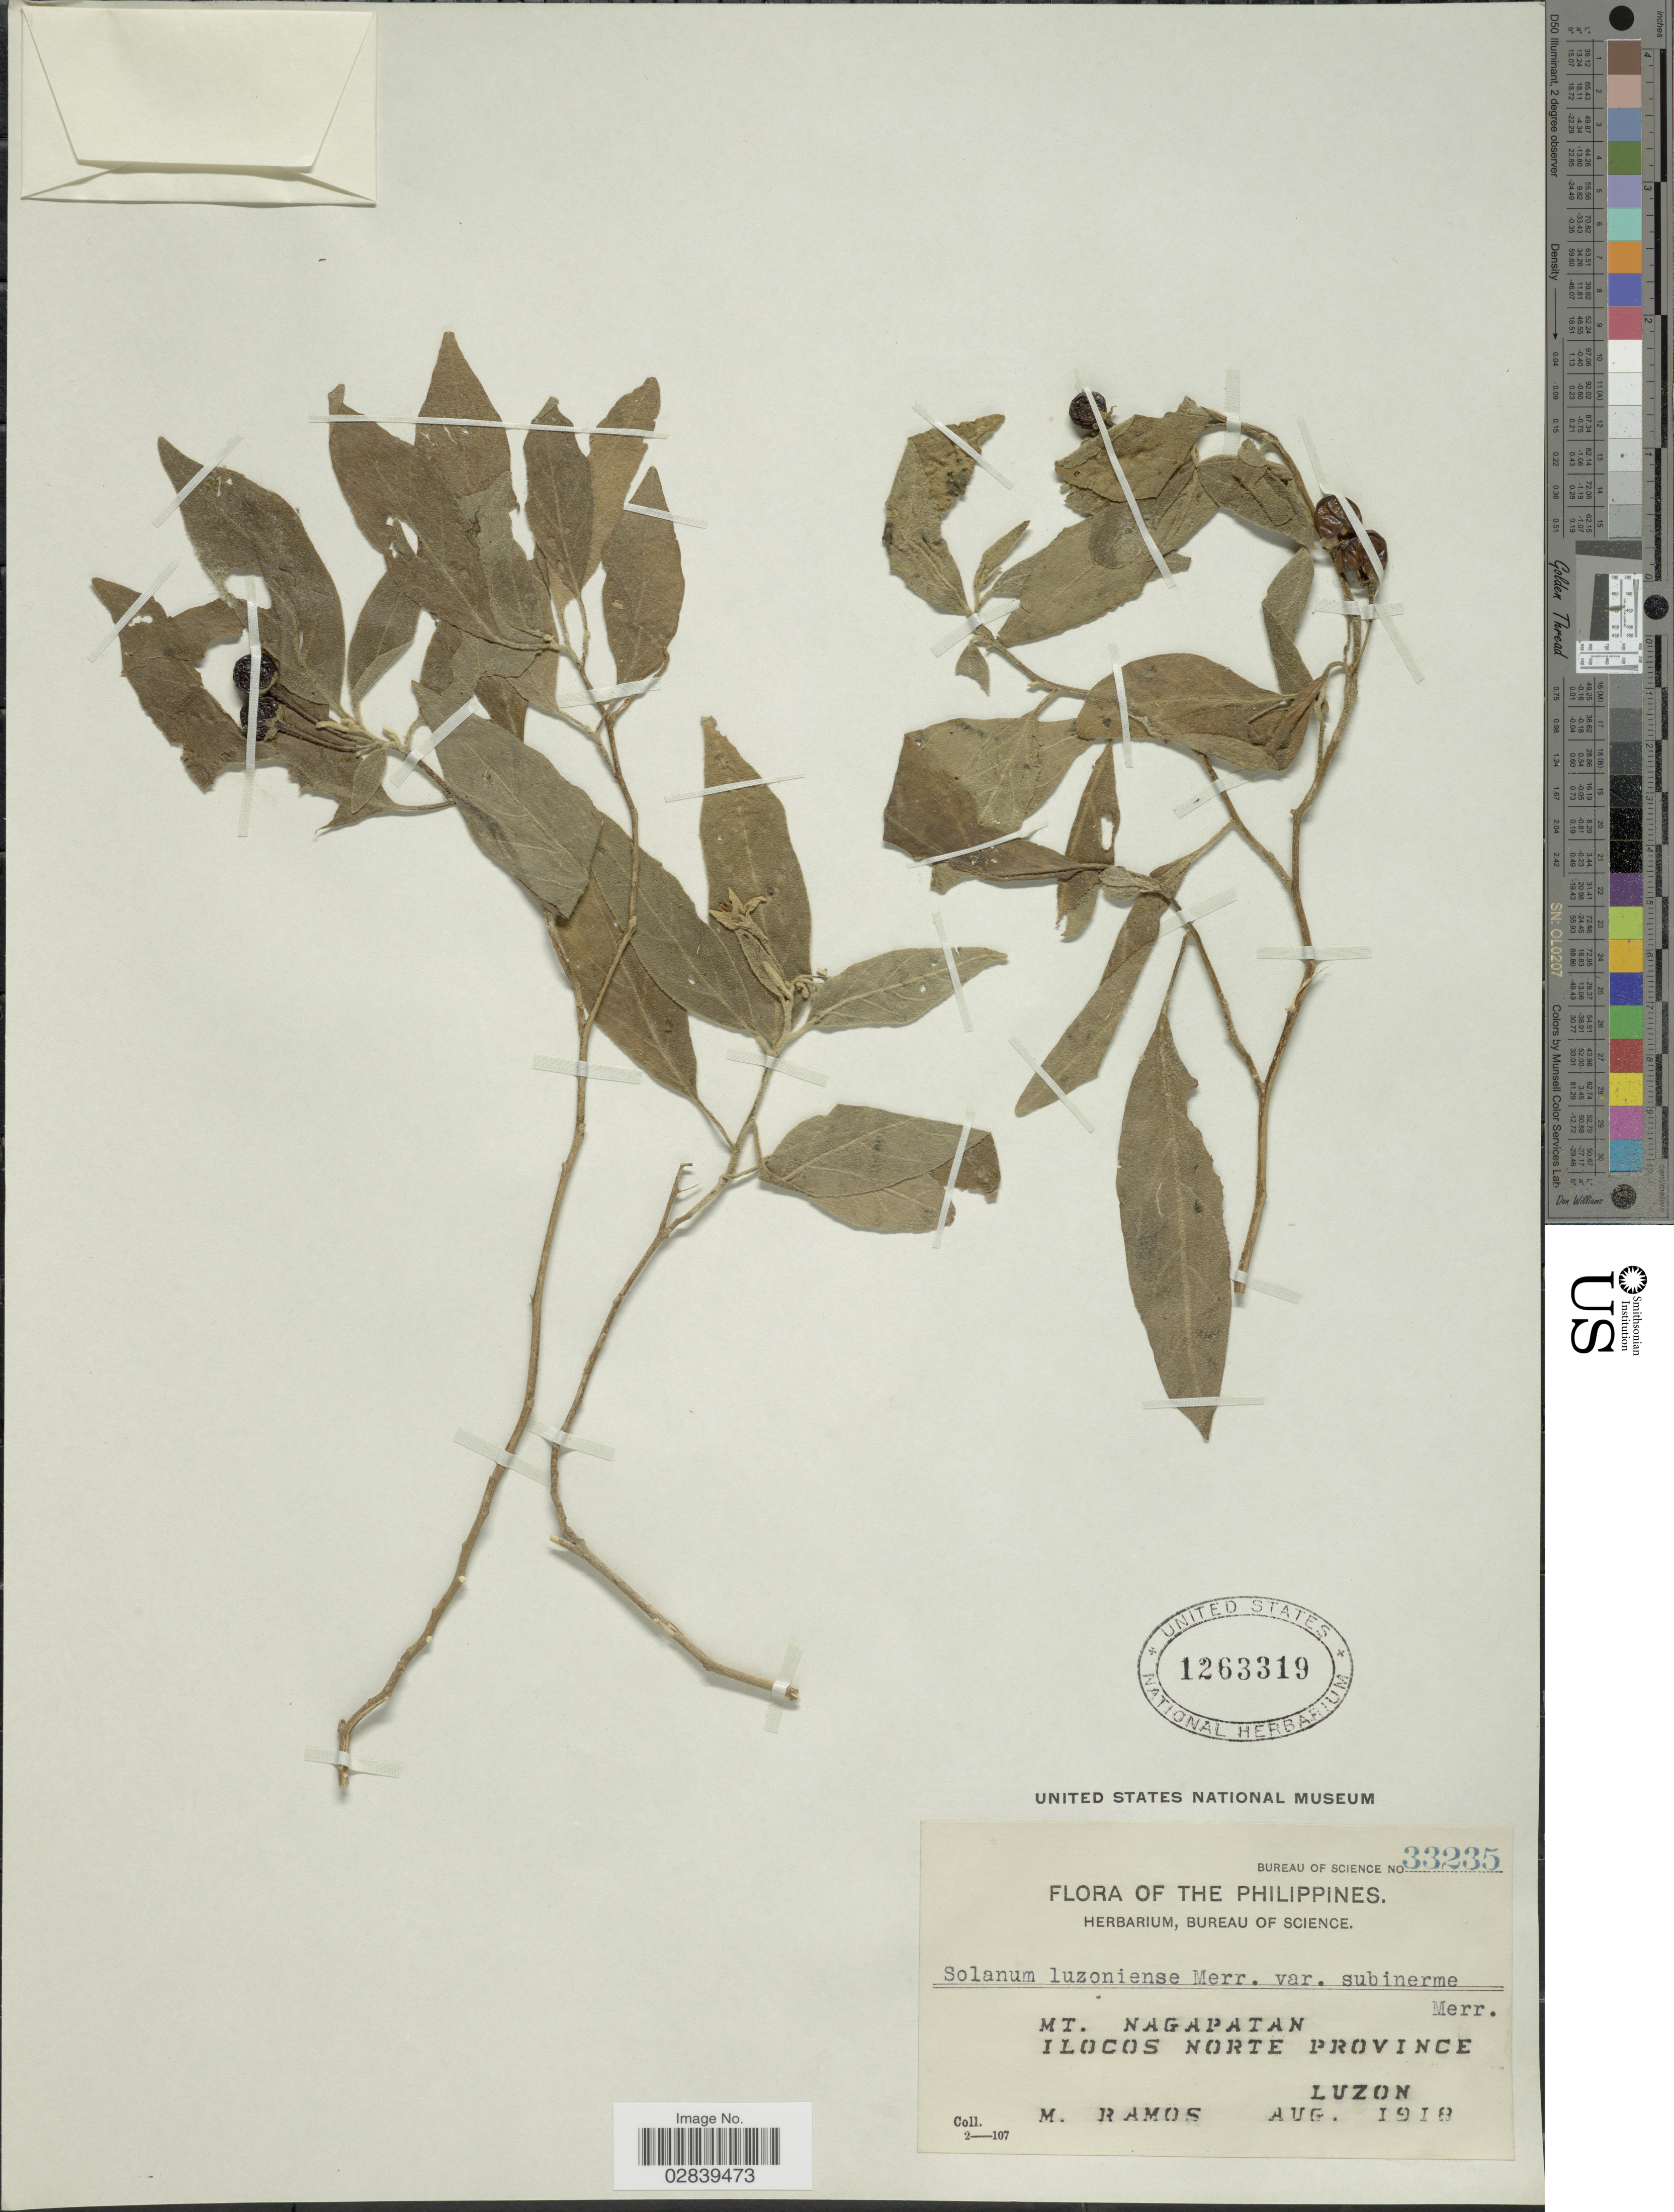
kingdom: Plantae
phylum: Tracheophyta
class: Magnoliopsida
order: Solanales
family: Solanaceae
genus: Solanum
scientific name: Solanum luzoniense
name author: Merr.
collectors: M. Ramos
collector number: Bureau of Science 33235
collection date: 1918-08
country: Philippines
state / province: Ilocos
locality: Mt. Nagapatan, Ilocos Norte Province, Luzon.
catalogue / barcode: US 1263319